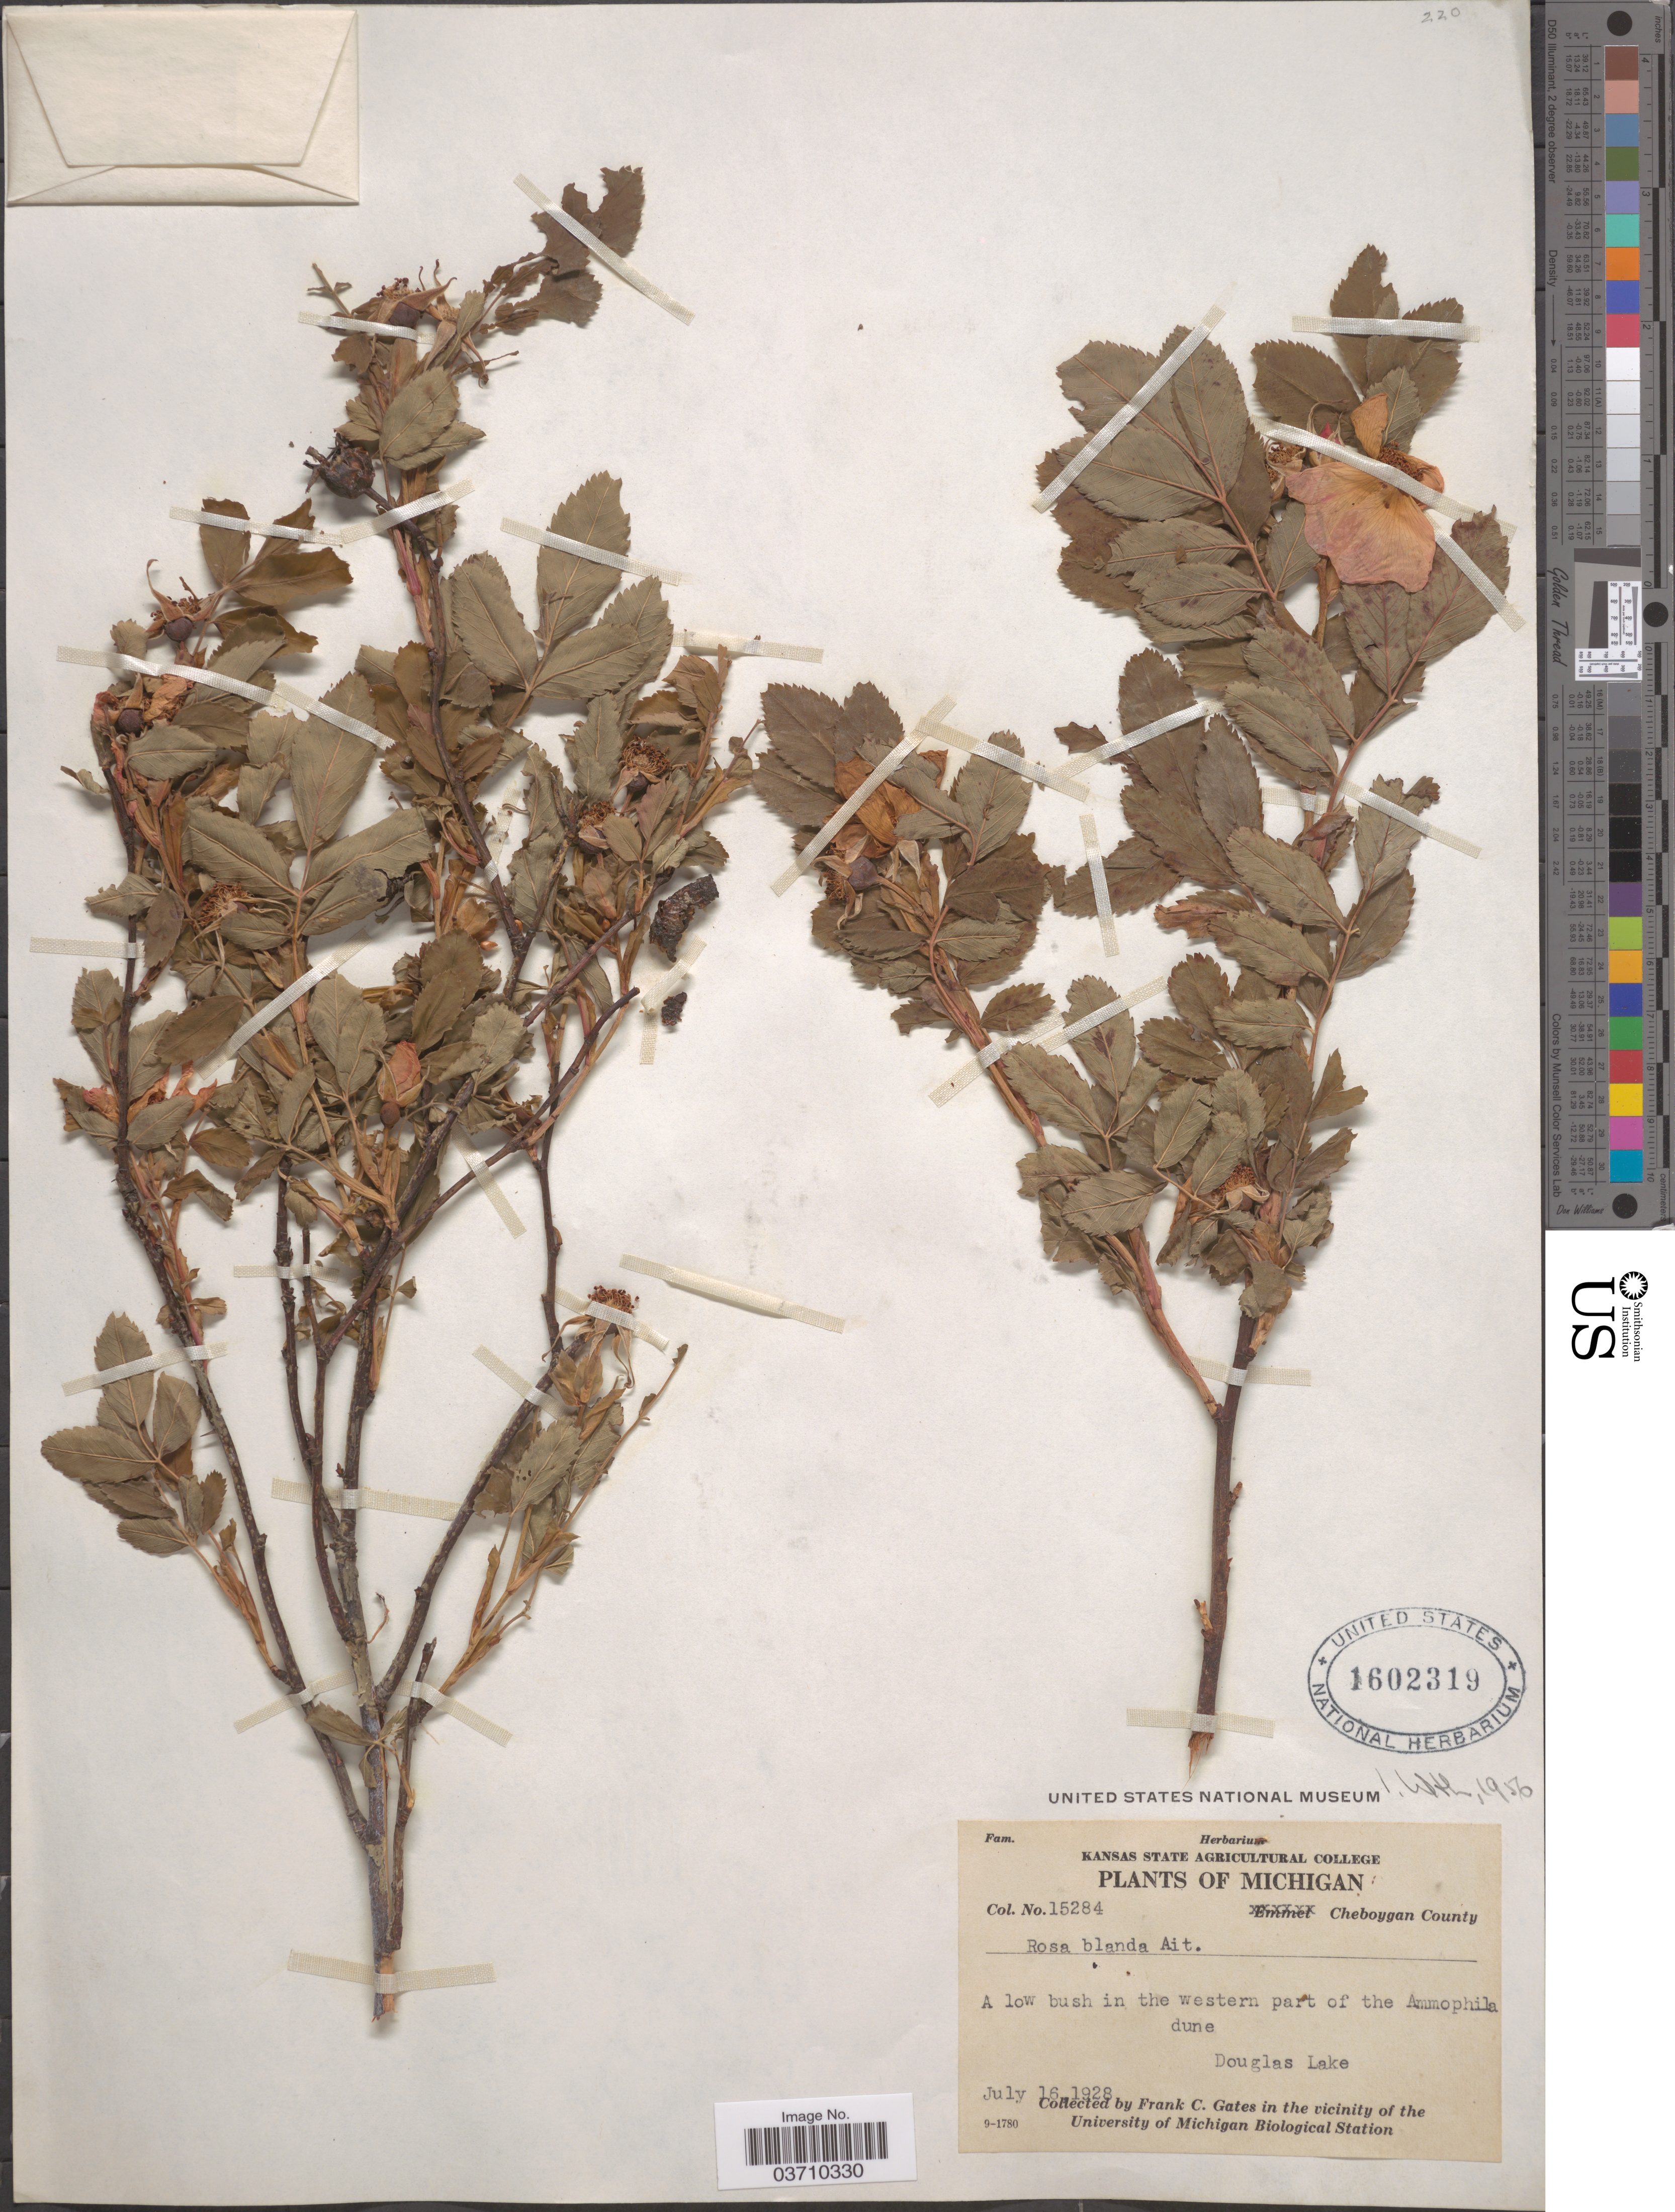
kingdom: Plantae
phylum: Tracheophyta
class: Magnoliopsida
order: Rosales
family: Rosaceae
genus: Rosa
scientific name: Rosa blanda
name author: Aiton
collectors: F. C. Gates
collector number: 15284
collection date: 1928-07-16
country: United States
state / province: Michigan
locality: Cheboygan County. Western part of the Ammophila dune. Douglas Lake. Vicinity of the University of Michigan Biological Station.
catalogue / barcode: US 1602319